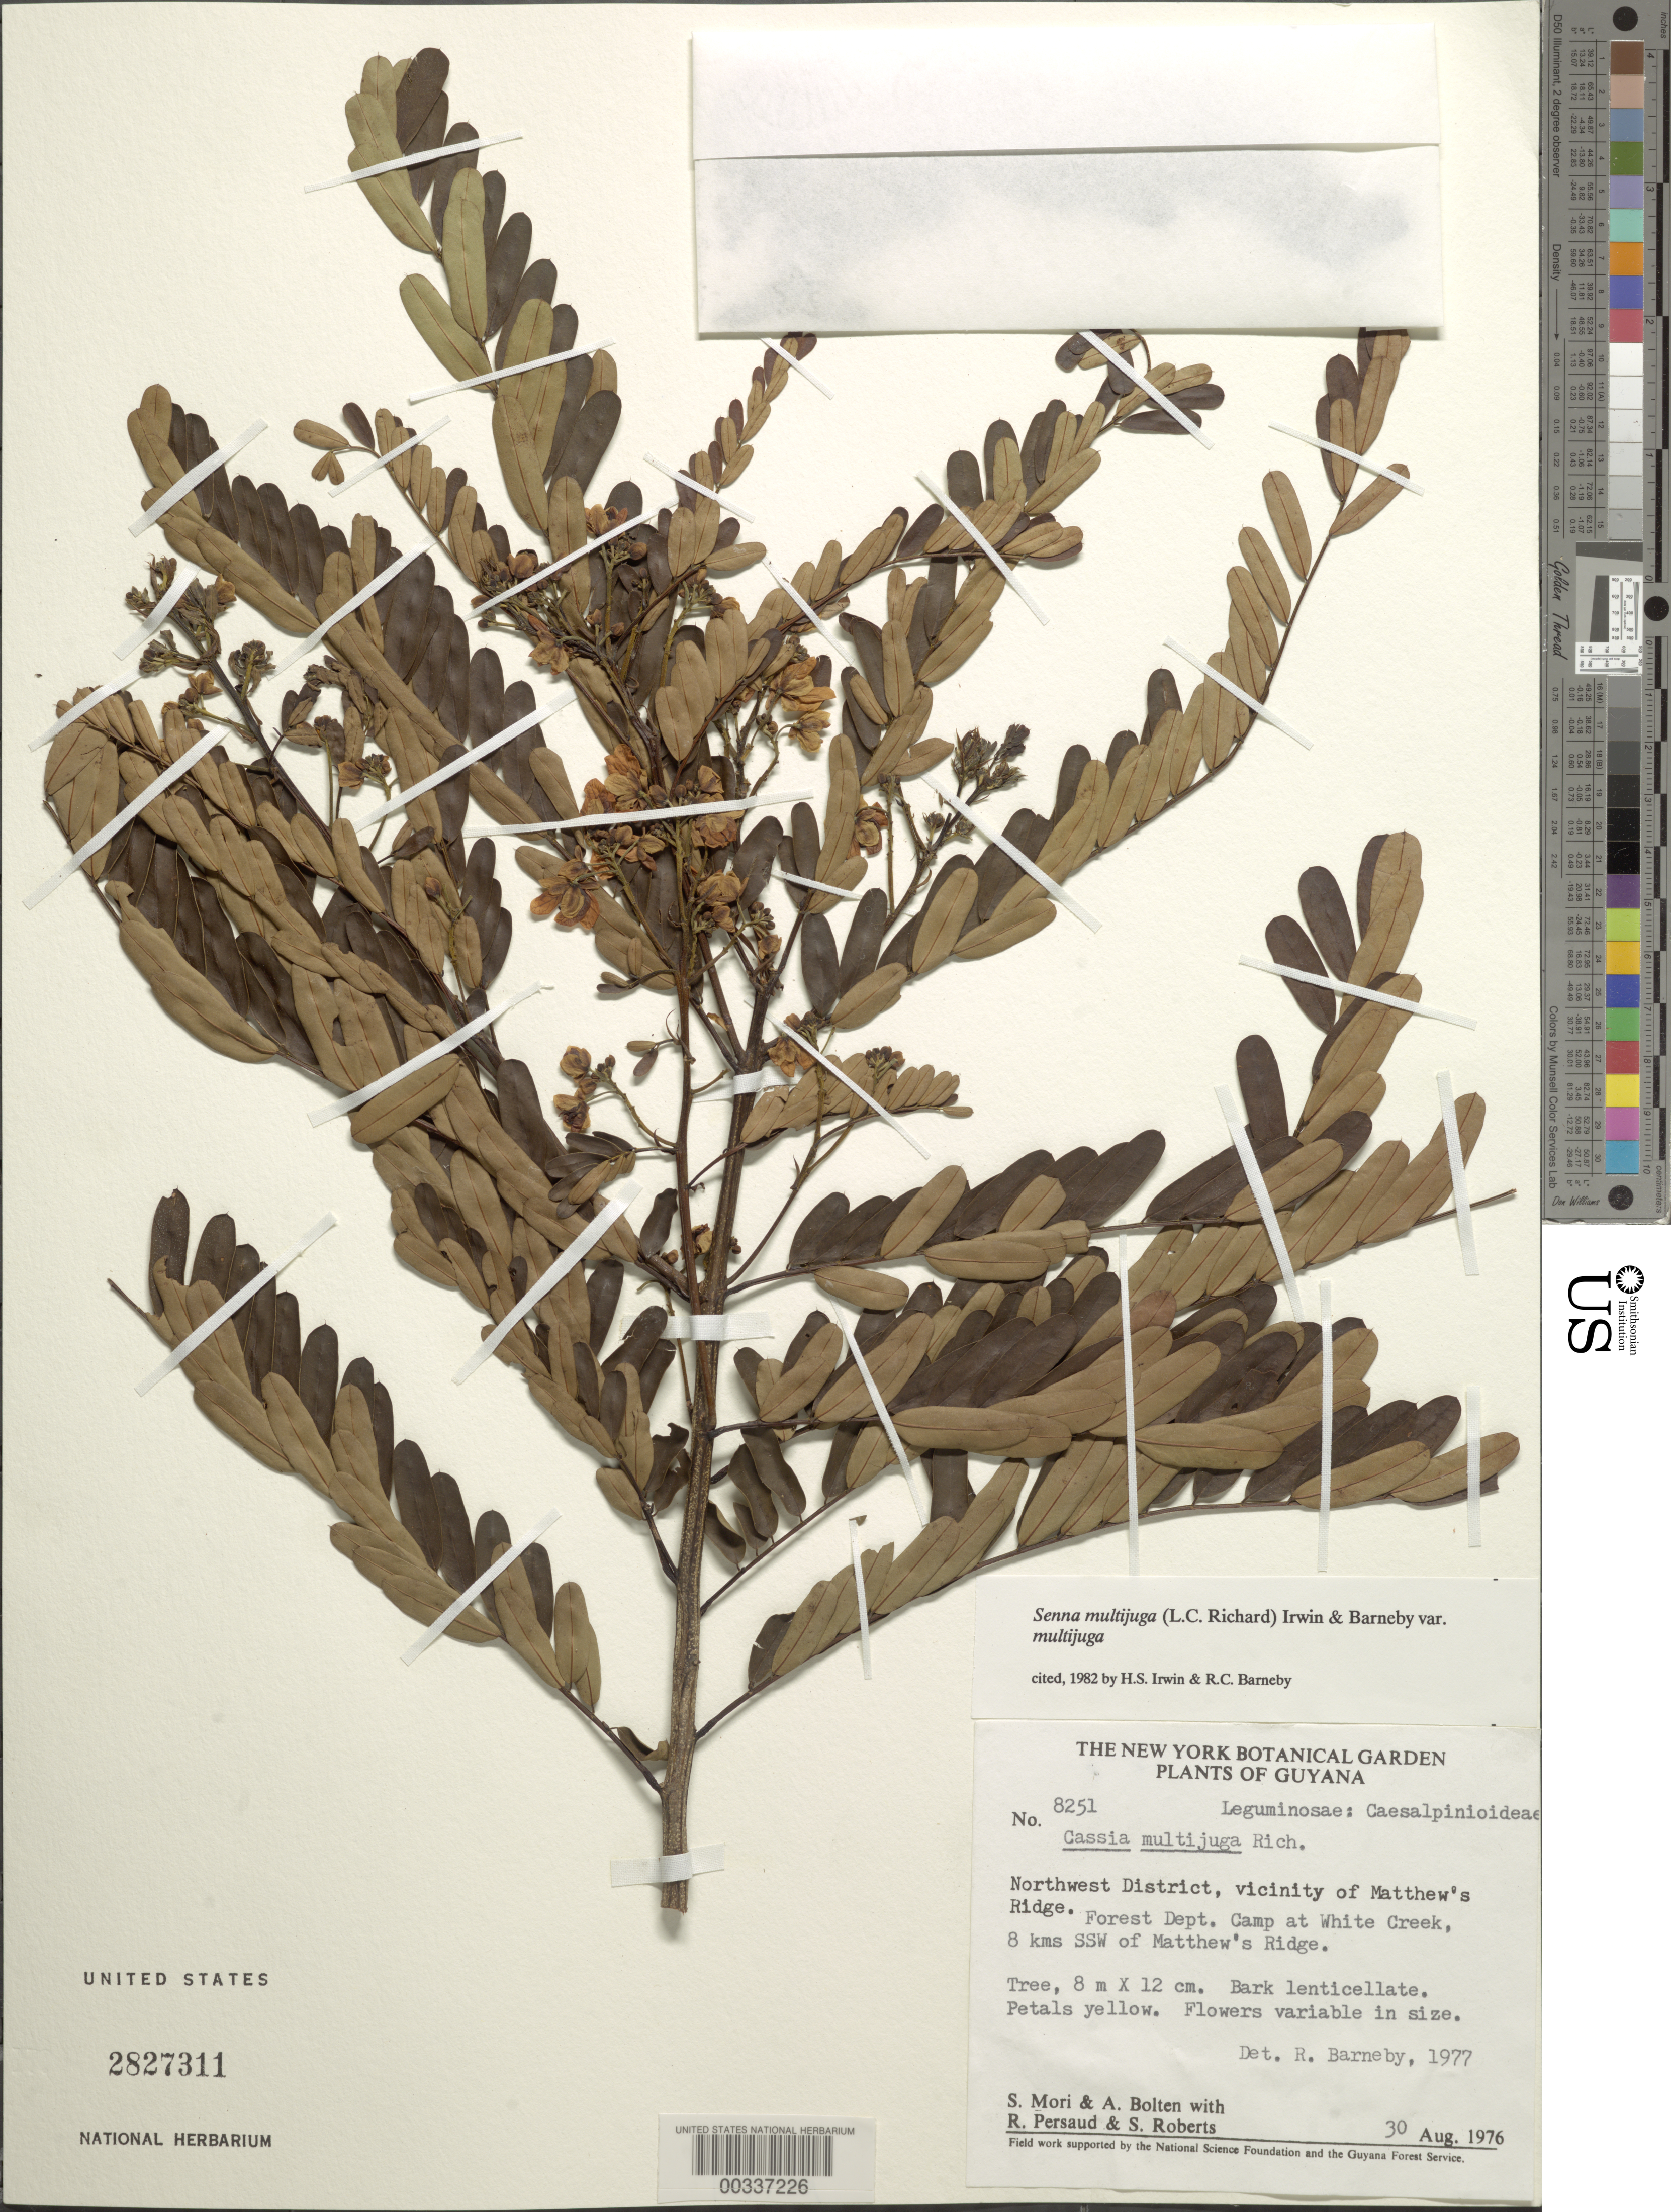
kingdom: Plantae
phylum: Tracheophyta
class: Magnoliopsida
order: Fabales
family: Fabaceae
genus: Senna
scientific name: Senna multijuga var. multijuga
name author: (Rich.) H.S. Irwin & Barneby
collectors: S. Mori, A. Bolten, R. Persaud & S. Roberts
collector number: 8251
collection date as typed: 30 Aug 1976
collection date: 1976-08-30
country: Guyana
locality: Northwest dist., vicinity of matthew's ridge; forest dept. camp at white creek, 8 km ssw of matthew's ridge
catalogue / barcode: US 2827311